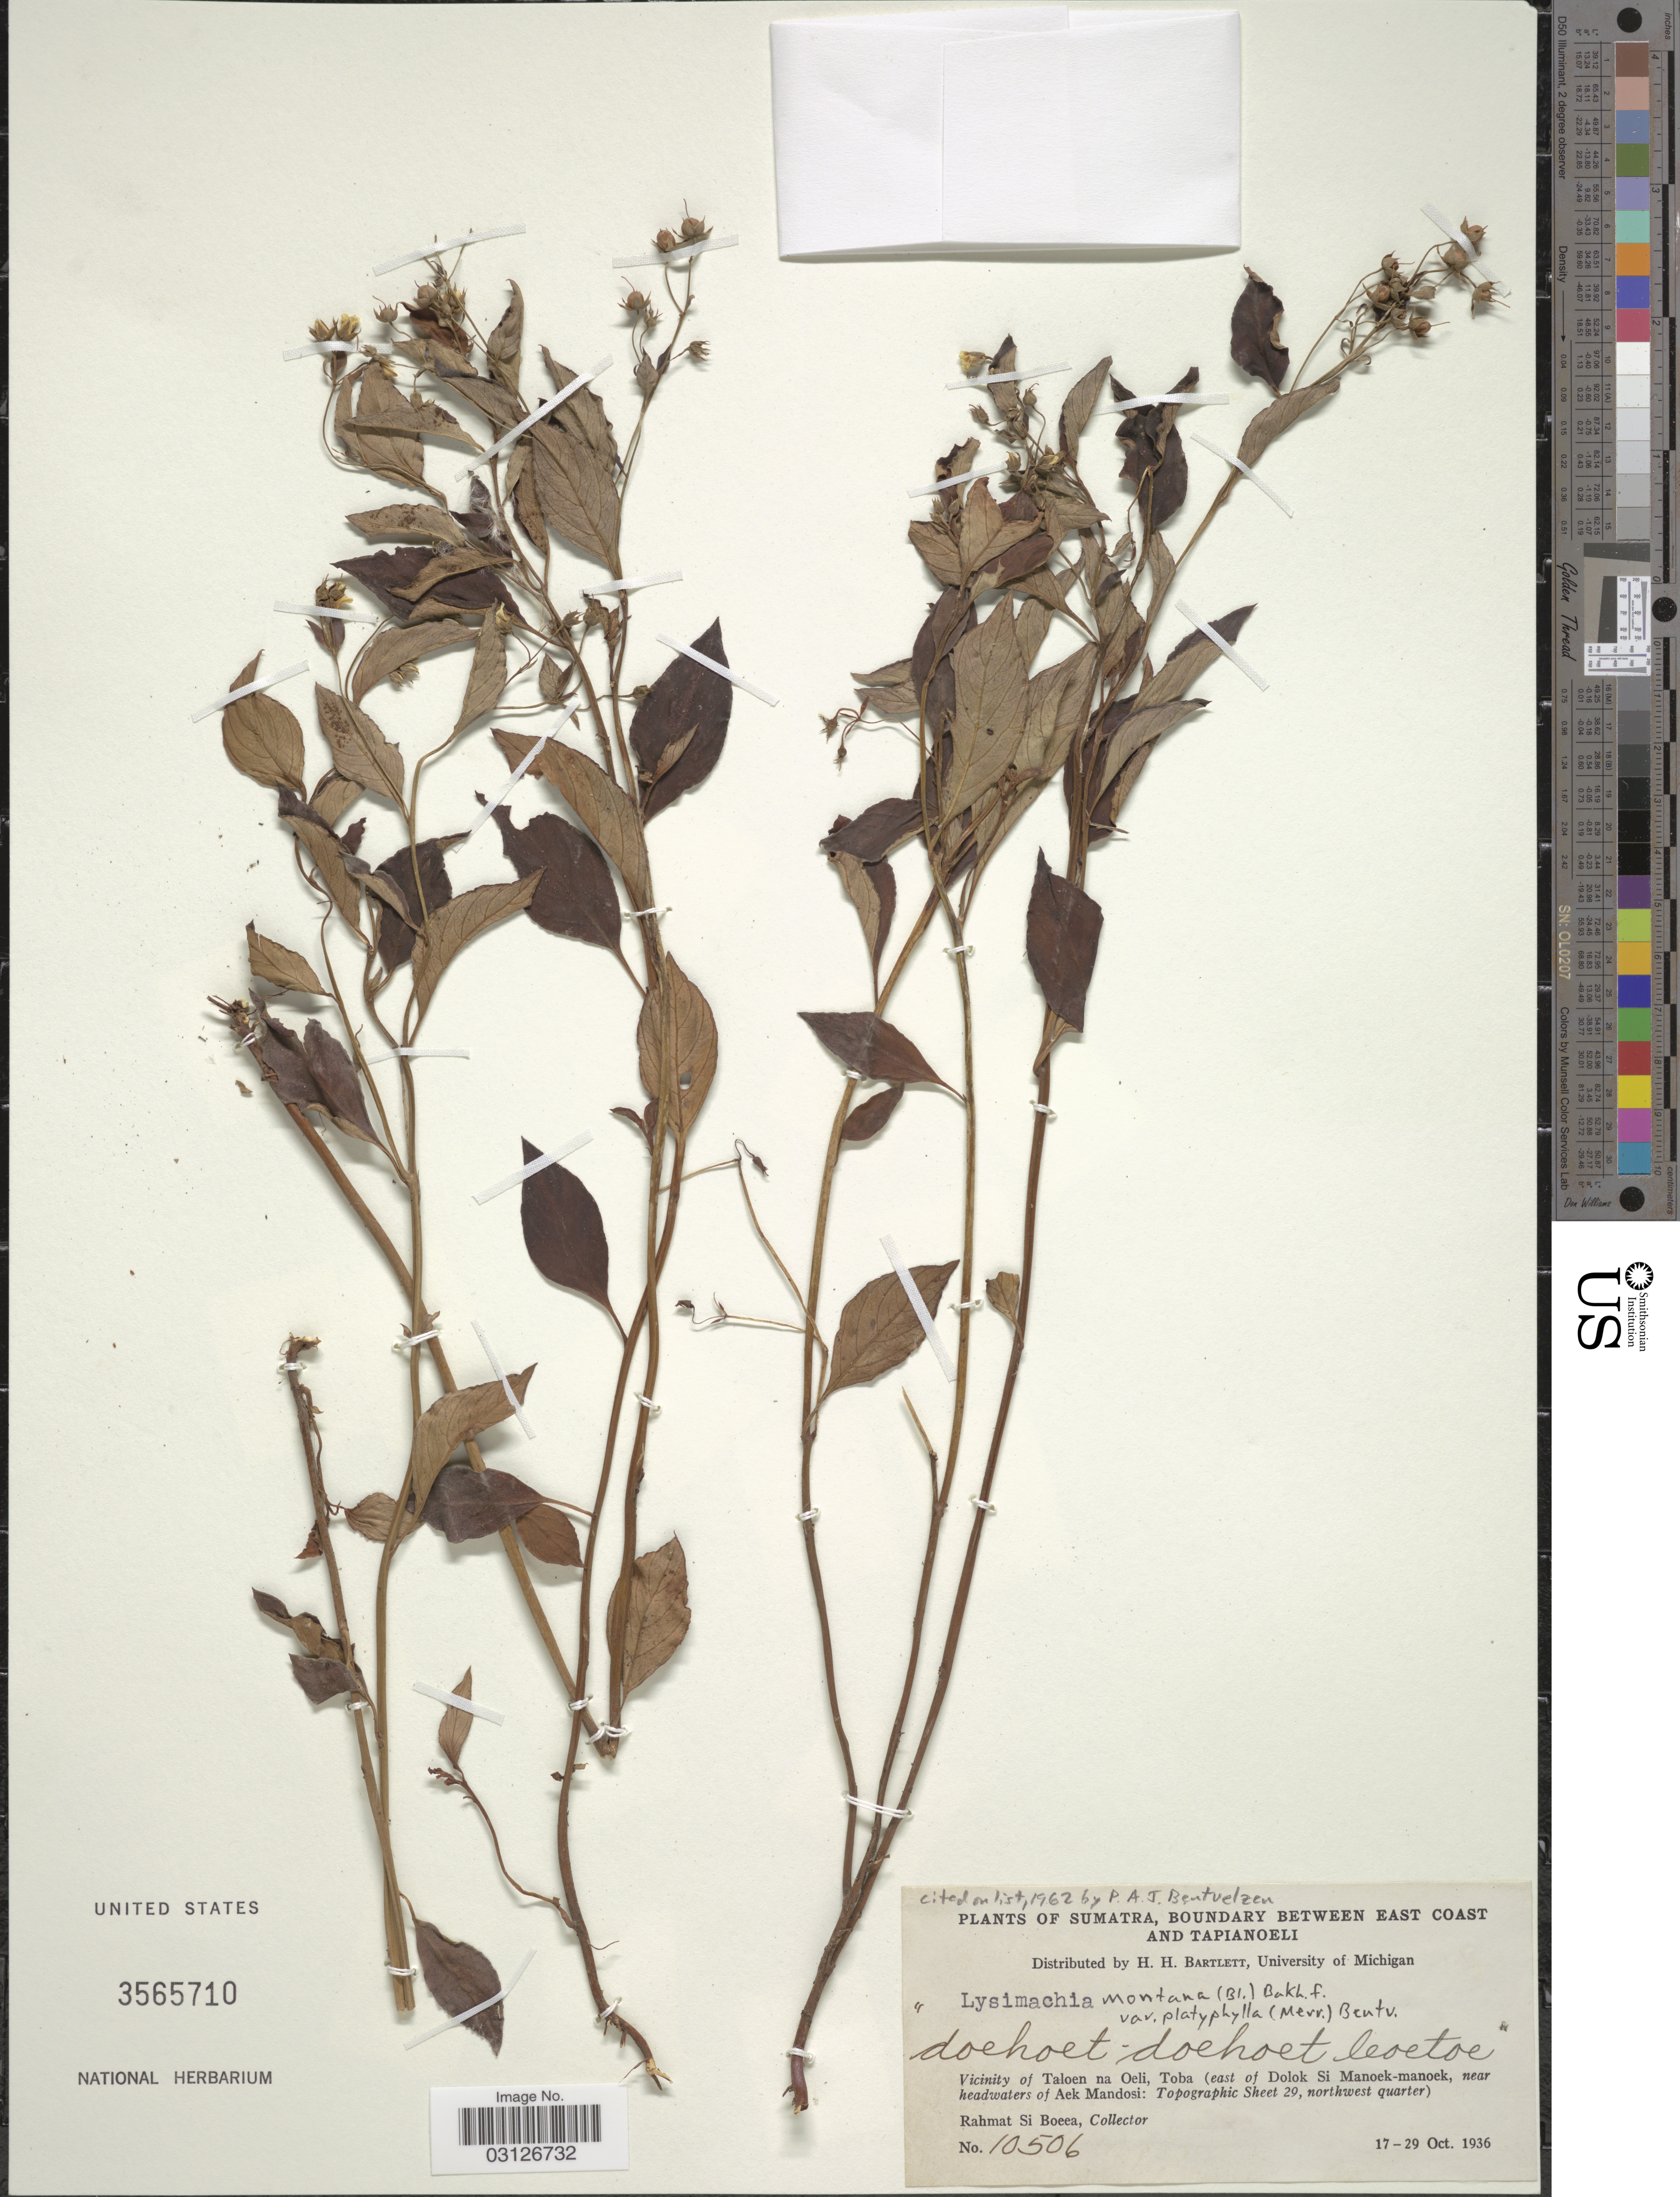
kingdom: Plantae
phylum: Tracheophyta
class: Magnoliopsida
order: Ericales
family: Primulaceae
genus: Lysimachia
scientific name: Lysimachia montana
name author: (Reinw.) Bakh. f. ex Bentv.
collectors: Rahmat Si Boeea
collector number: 10506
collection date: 1936-10-17/1936-10-29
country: Indonesia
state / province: Sumatra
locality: Boundary between East Coast and Tapianoeli. Vicinity of Taloen na Oeli, Toba (east of Dolok Si Manoek-manoek, near headwaters of Aek Mandosi: Topographic Sheet 29, northwest quarter).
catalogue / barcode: US 3565710